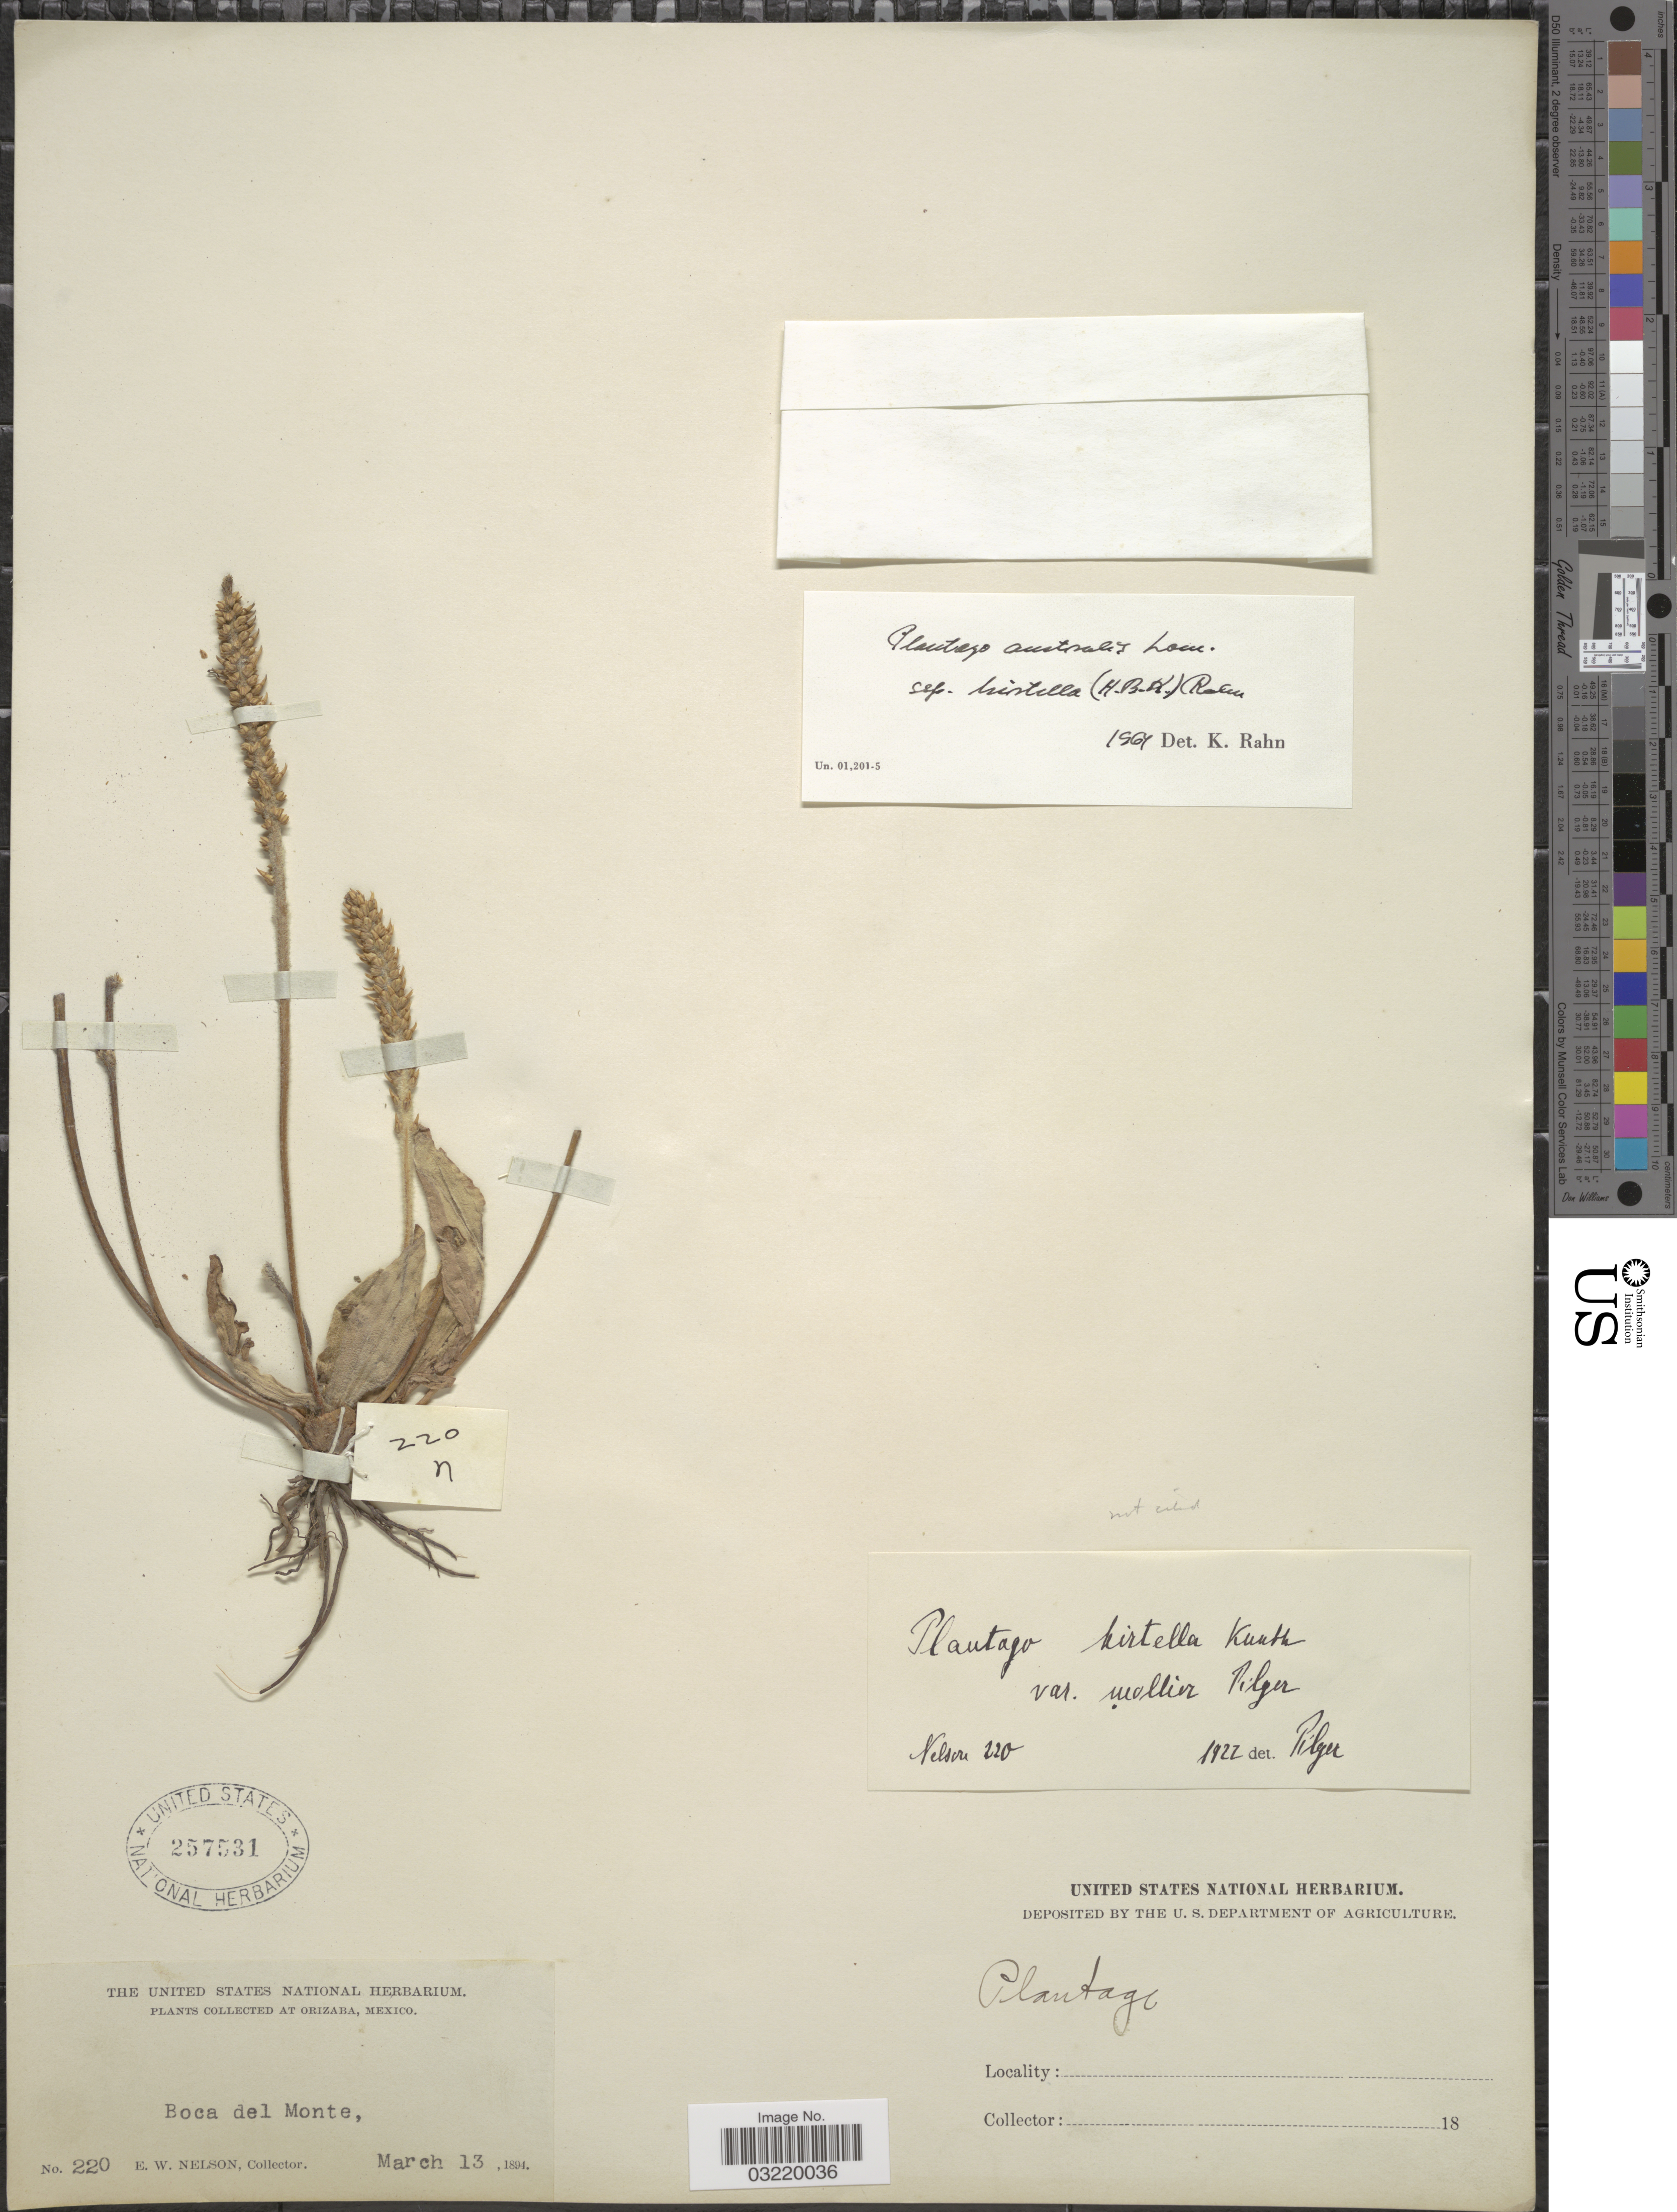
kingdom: Plantae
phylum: Tracheophyta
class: Magnoliopsida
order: Lamiales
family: Plantaginaceae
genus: Plantago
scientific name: Plantago australis subsp. hirtella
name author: (Kunth) Rahn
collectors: E. W. Nelson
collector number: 220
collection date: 1894-03-13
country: Mexico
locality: Orizaba. Boca del Monte.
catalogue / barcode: US 257531